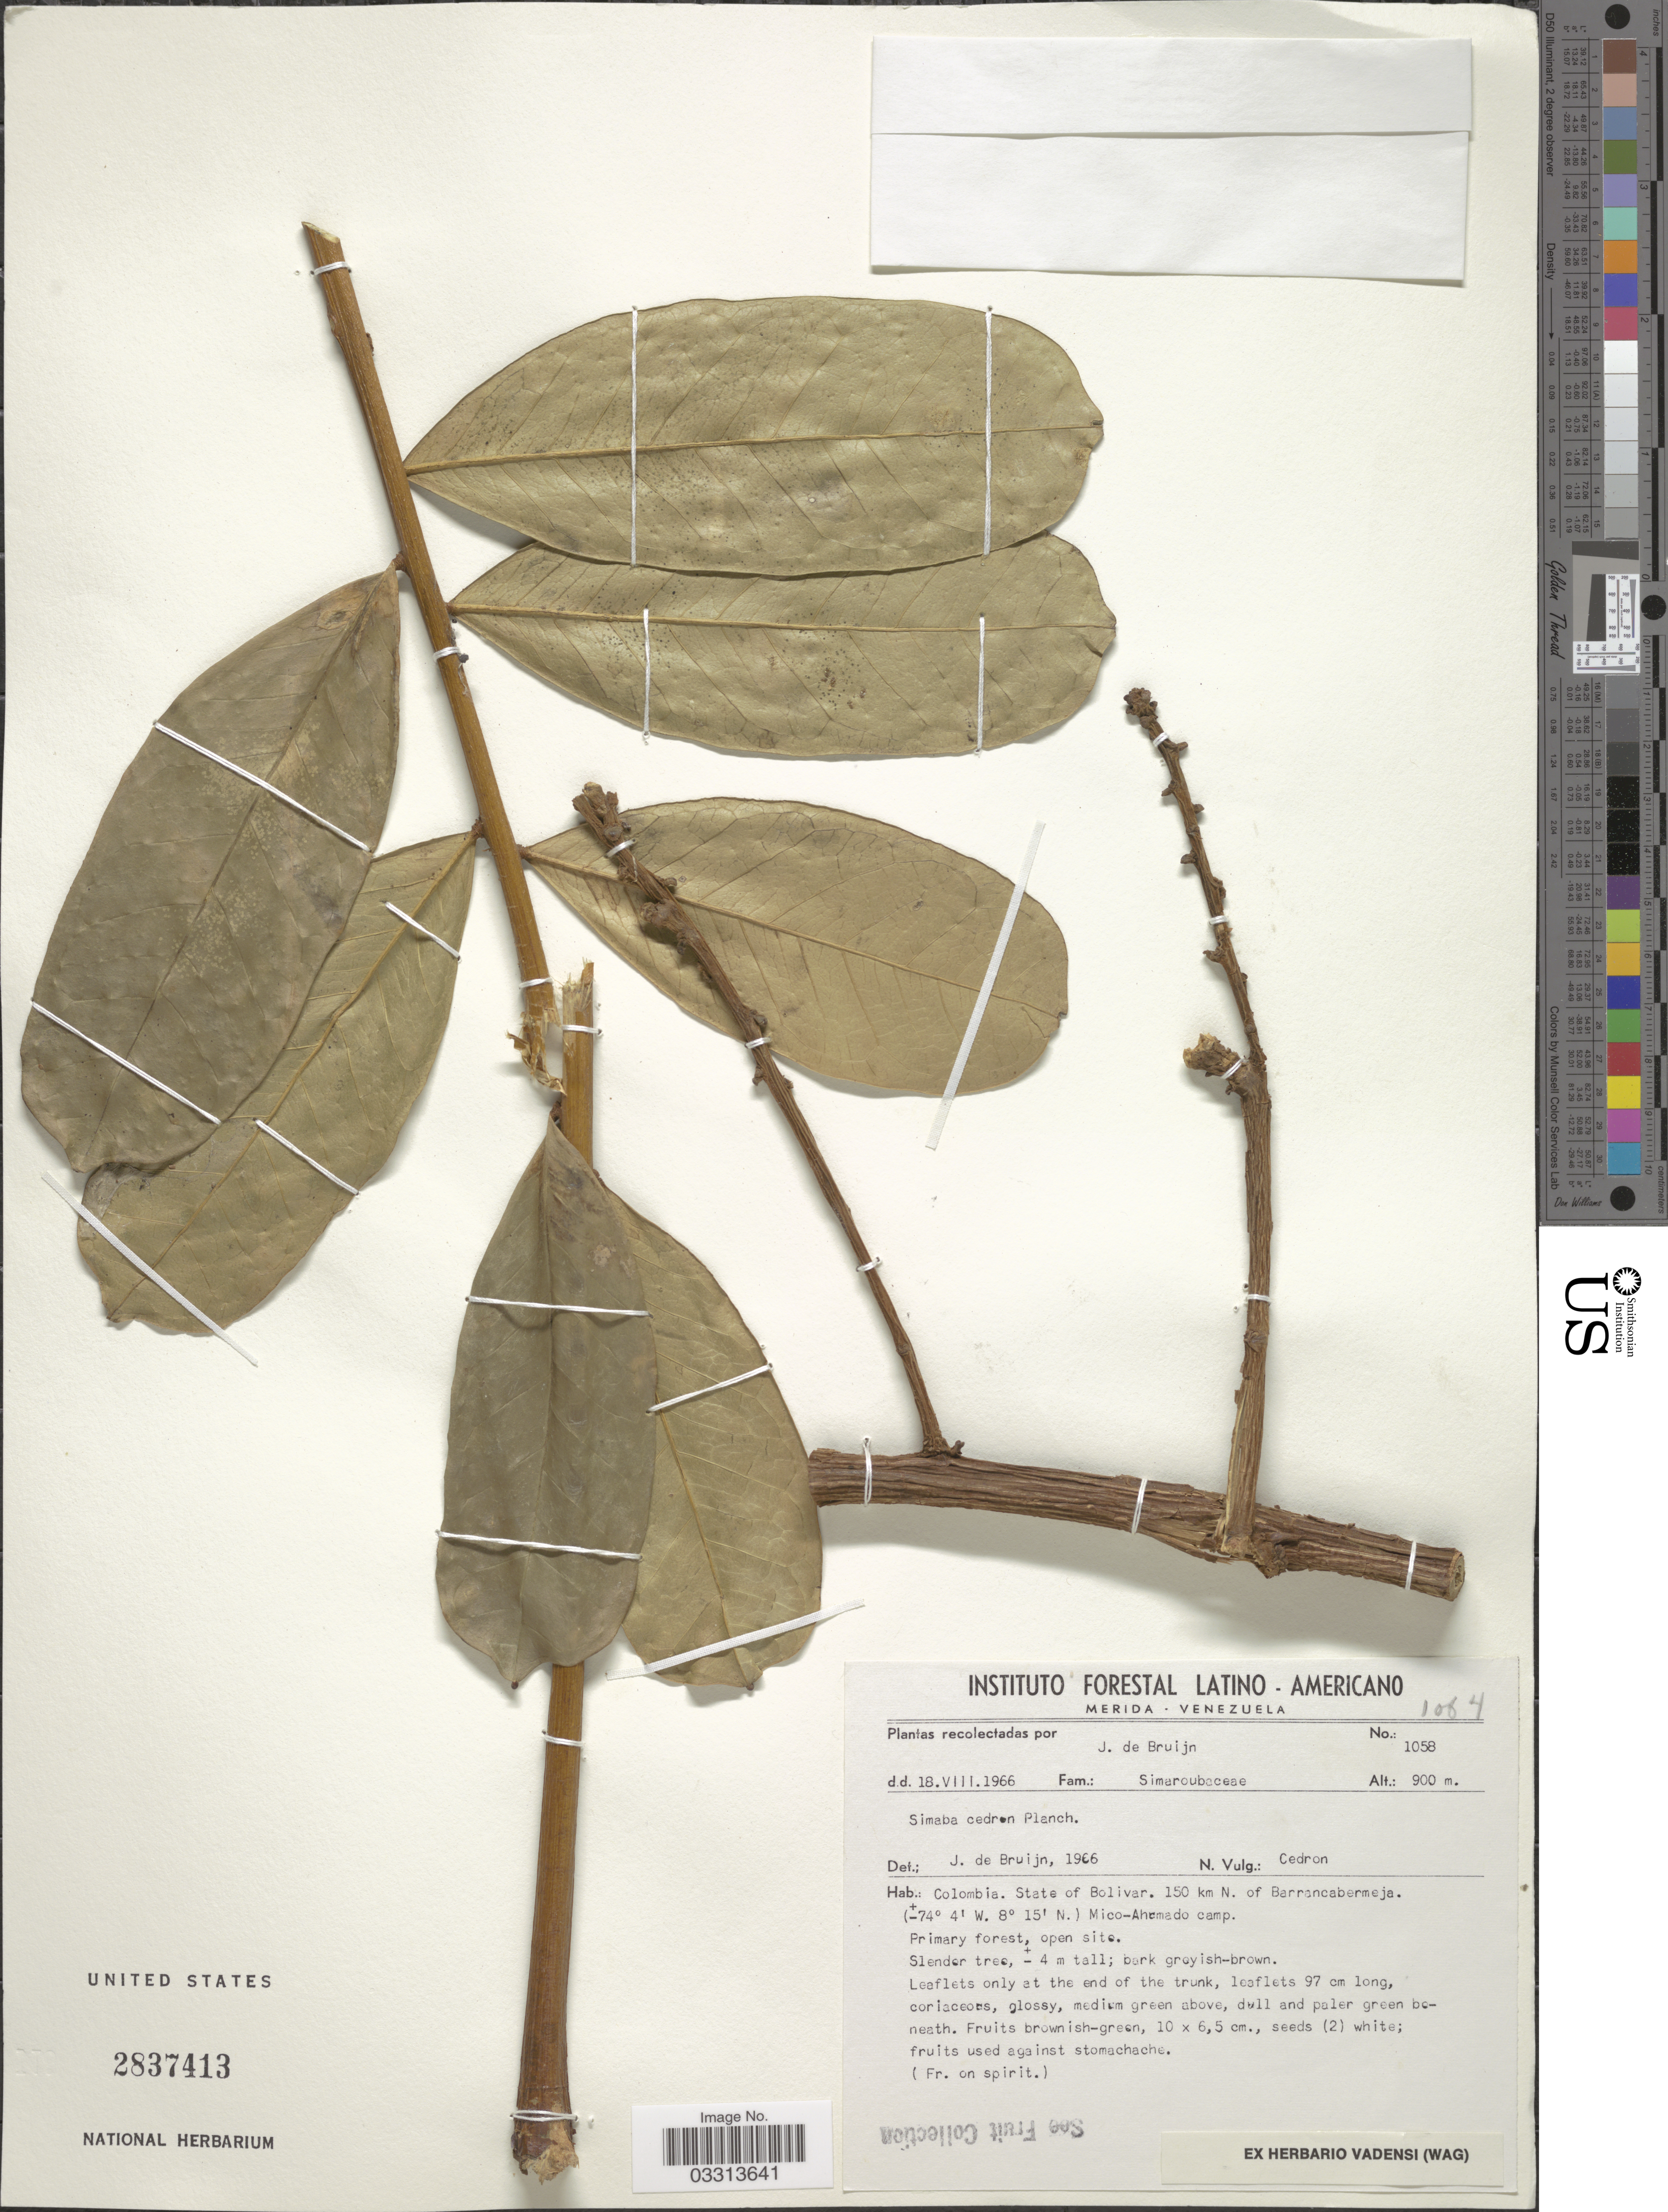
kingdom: Plantae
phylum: Tracheophyta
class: Magnoliopsida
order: Sapindales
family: Simaroubaceae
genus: Homalolepis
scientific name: Homalolepis cedron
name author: (Planch.) Devecchi & Pirani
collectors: J. Bruijn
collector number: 1058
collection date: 1966-08-18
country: Colombia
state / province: Bolívar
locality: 150 km N. of Barrancabermeja. Mico-Ahemado camp.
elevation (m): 900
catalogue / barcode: US 2837413